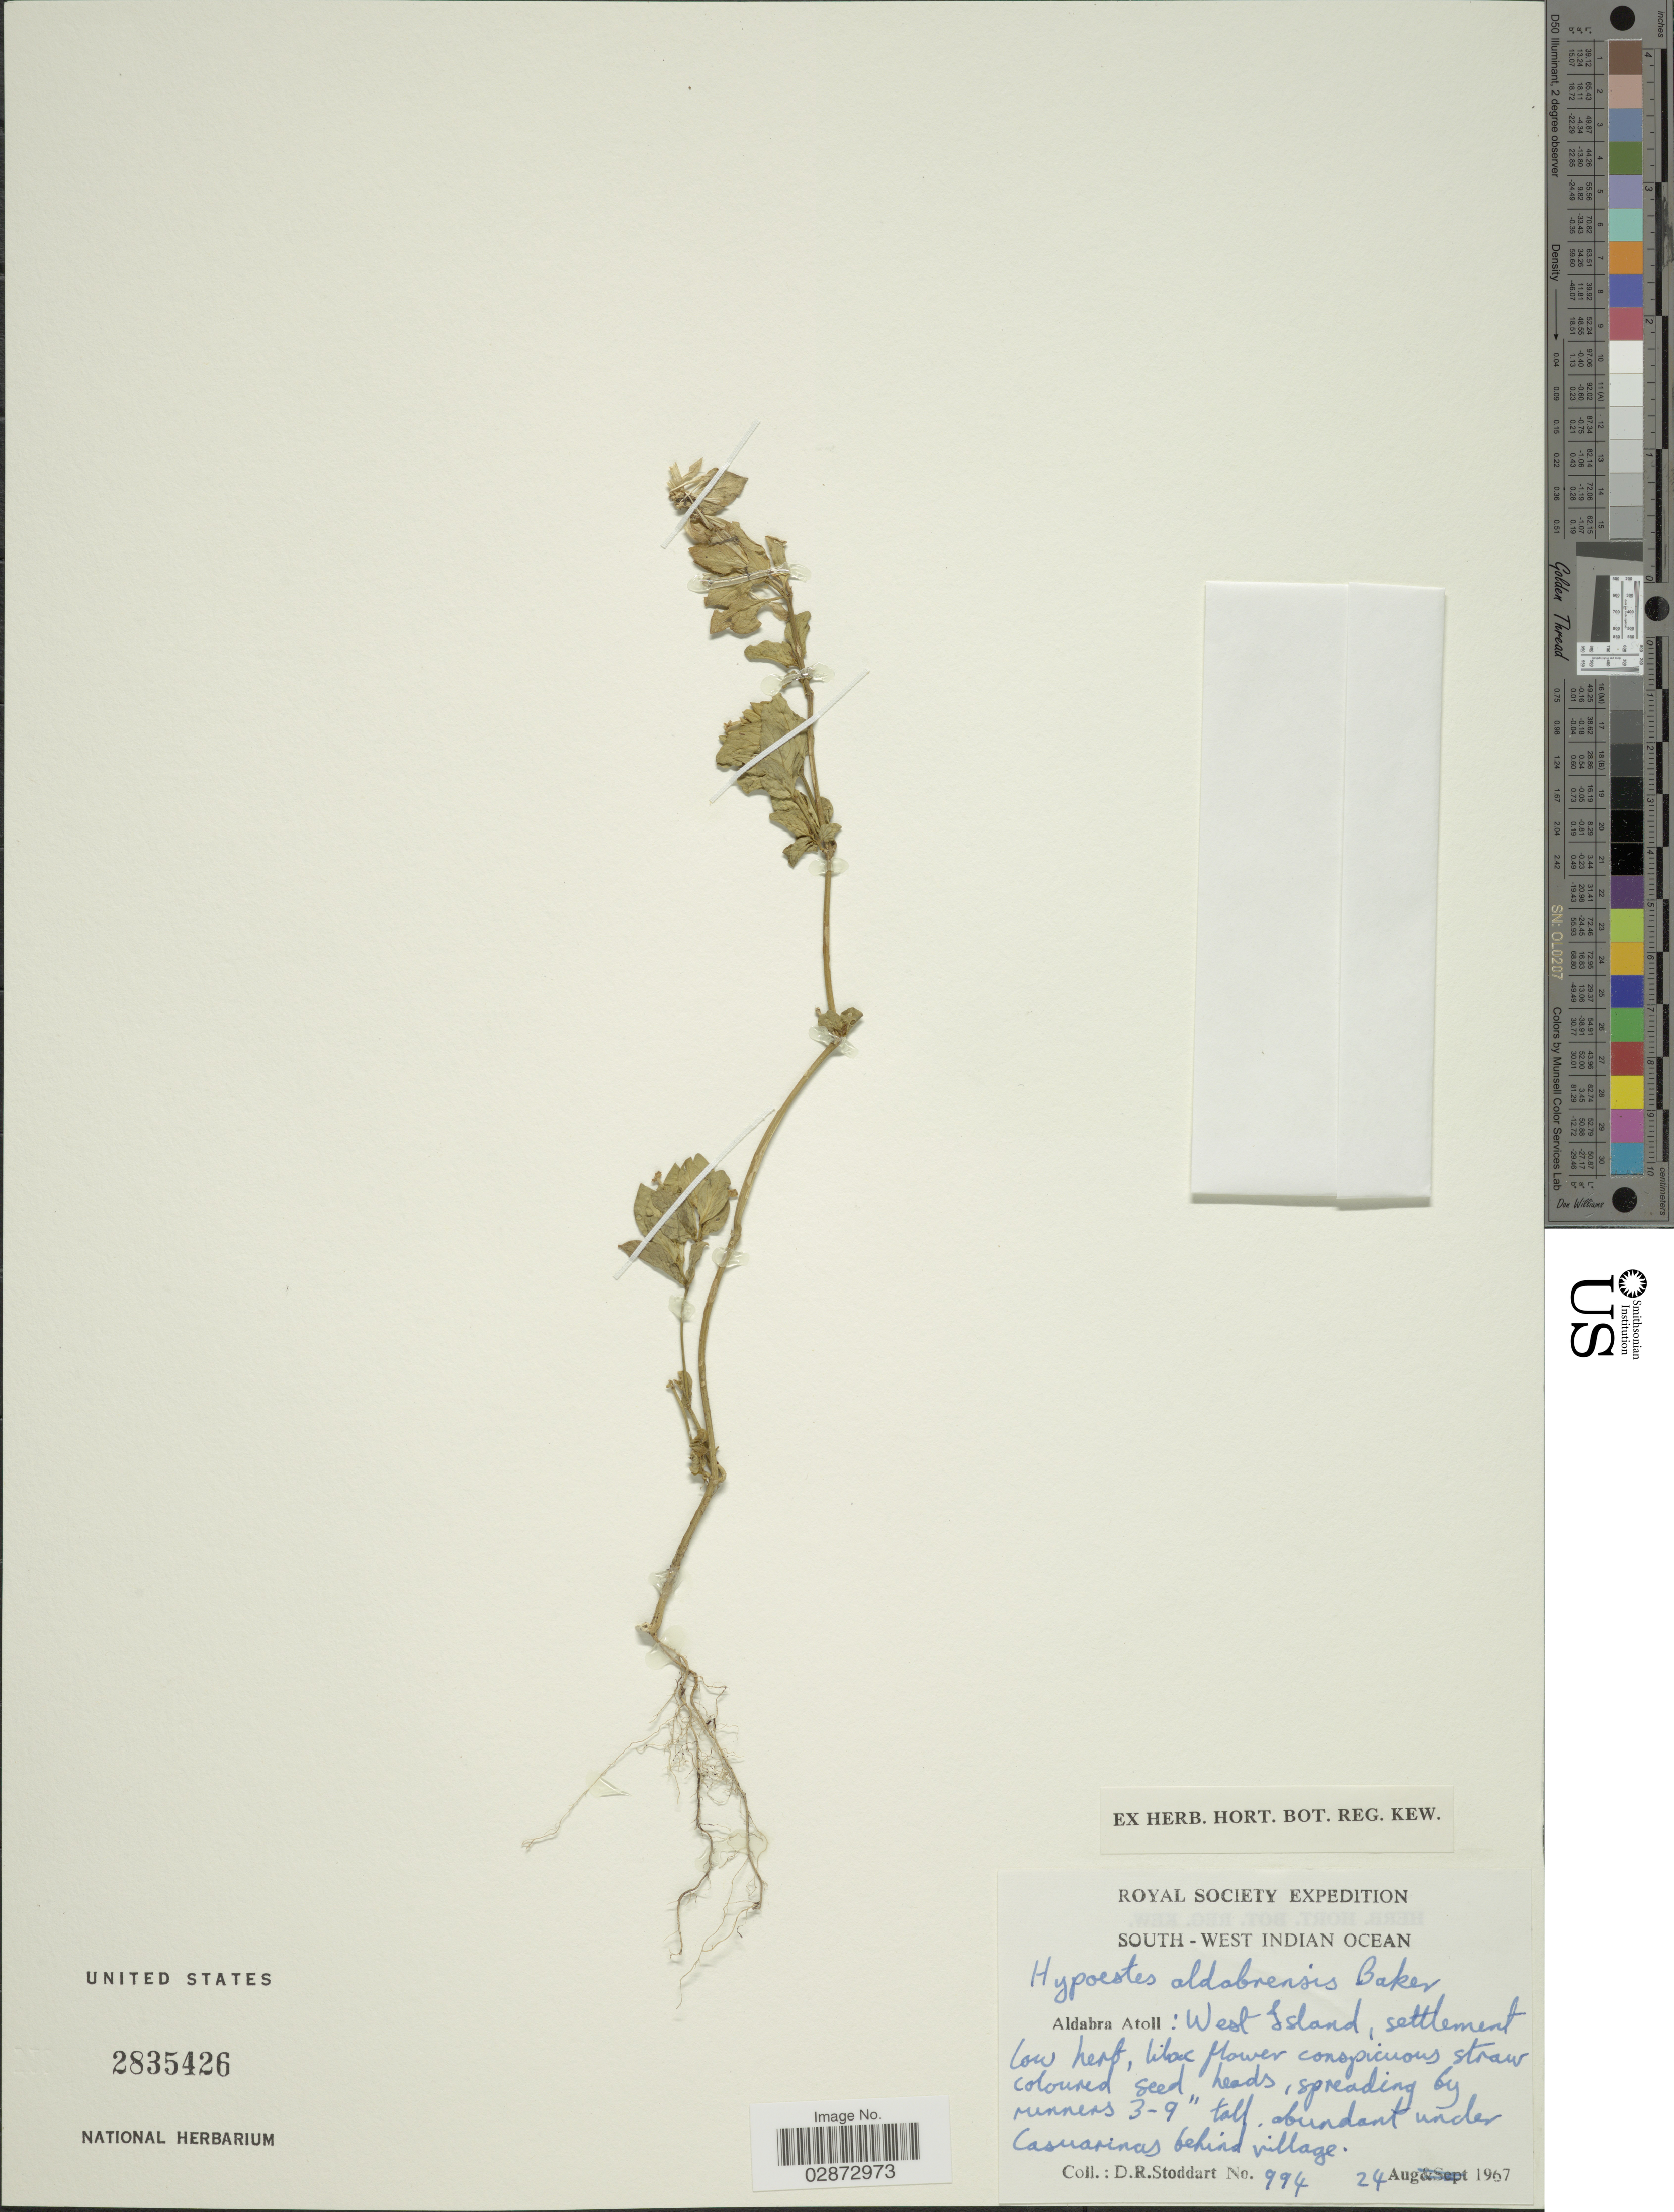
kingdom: Plantae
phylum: Tracheophyta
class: Magnoliopsida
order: Lamiales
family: Acanthaceae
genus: Hypoestes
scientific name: Hypoestes aldabrensis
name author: Baker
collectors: D. R. Stoddart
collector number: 994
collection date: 1967-08-24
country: Seychelles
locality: South-West Indian Ocean. Aldabra Atoll: West Island.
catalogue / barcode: US 2835426